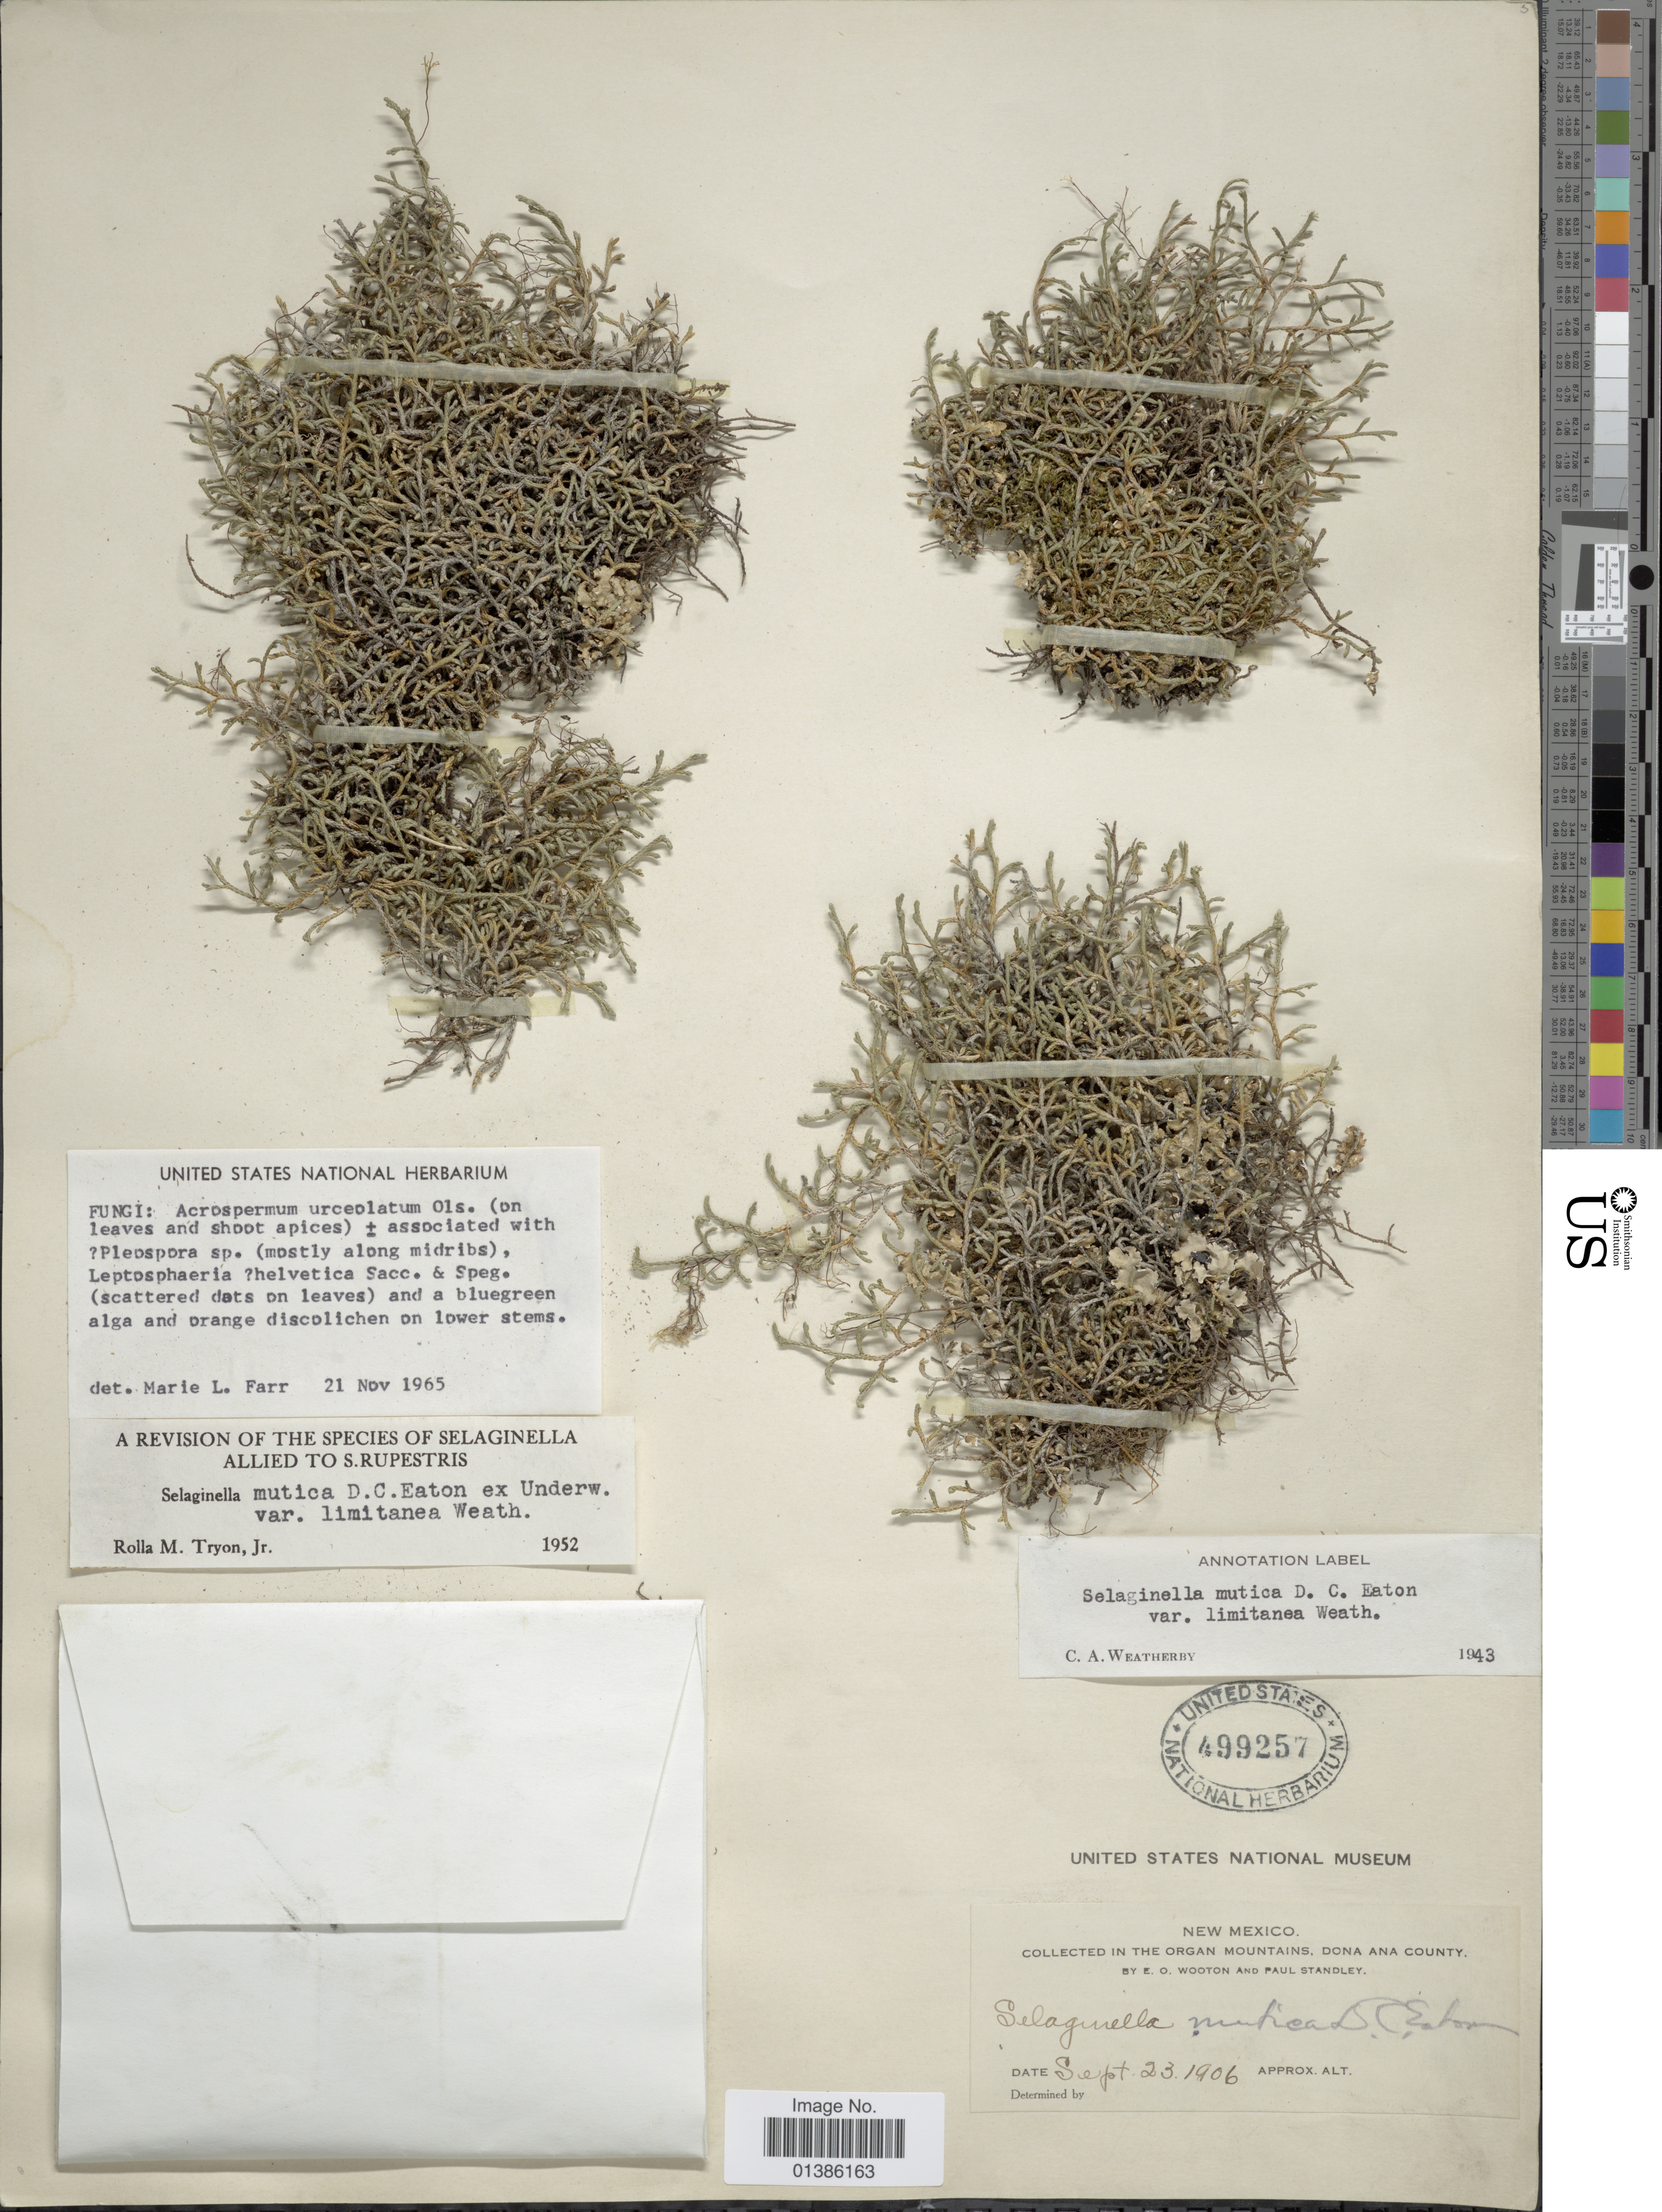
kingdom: Plantae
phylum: Tracheophyta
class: Lycopodiopsida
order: Selaginellales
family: Selaginellaceae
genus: Selaginella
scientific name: Selaginella mutica var. limitanea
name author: Weath.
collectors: E. O. Wooton & P. Standley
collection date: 1906-09-23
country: United States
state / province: New Mexico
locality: Collected in the Organ Mountains, Dona Ana County.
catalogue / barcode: US 499257